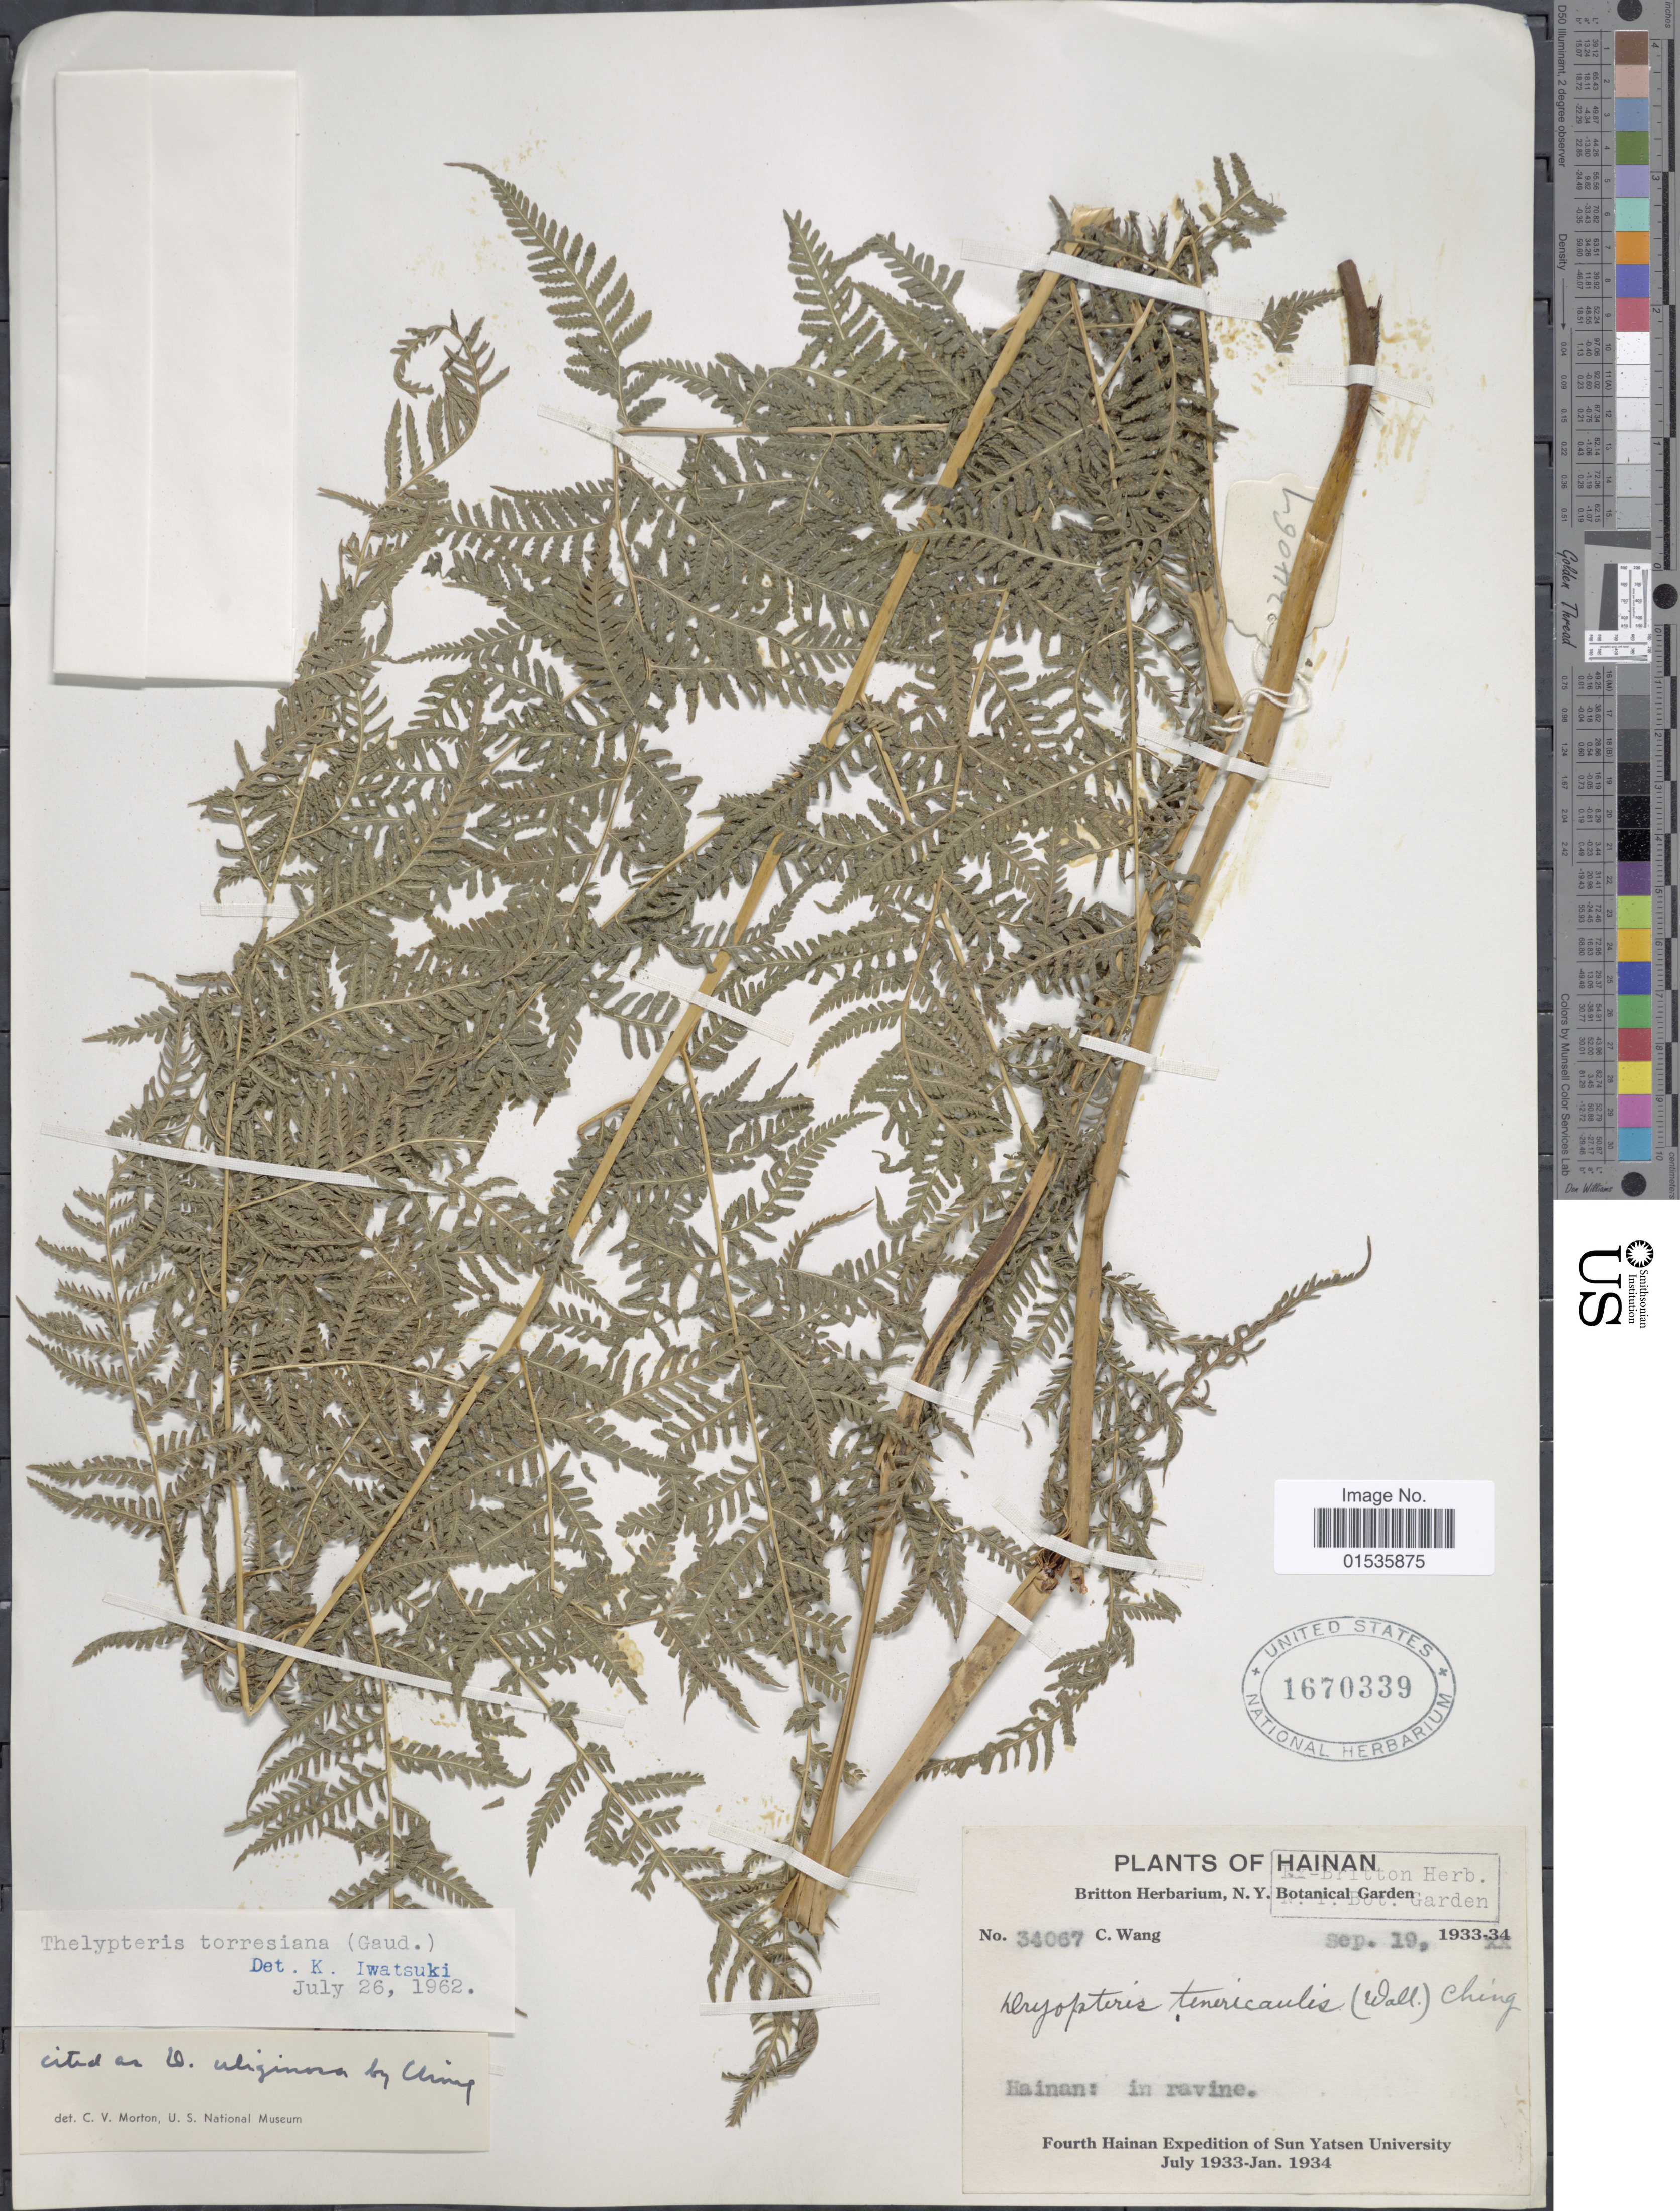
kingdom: Plantae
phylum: Tracheophyta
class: Polypodiopsida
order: Polypodiales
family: Thelypteridaceae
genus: Macrothelypteris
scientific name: Macrothelypteris torresiana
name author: (Gaudich.) Ching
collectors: C. Wang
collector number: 34067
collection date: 1933-09-19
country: China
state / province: Hainan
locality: Hainan; ravine,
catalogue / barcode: US 1670339